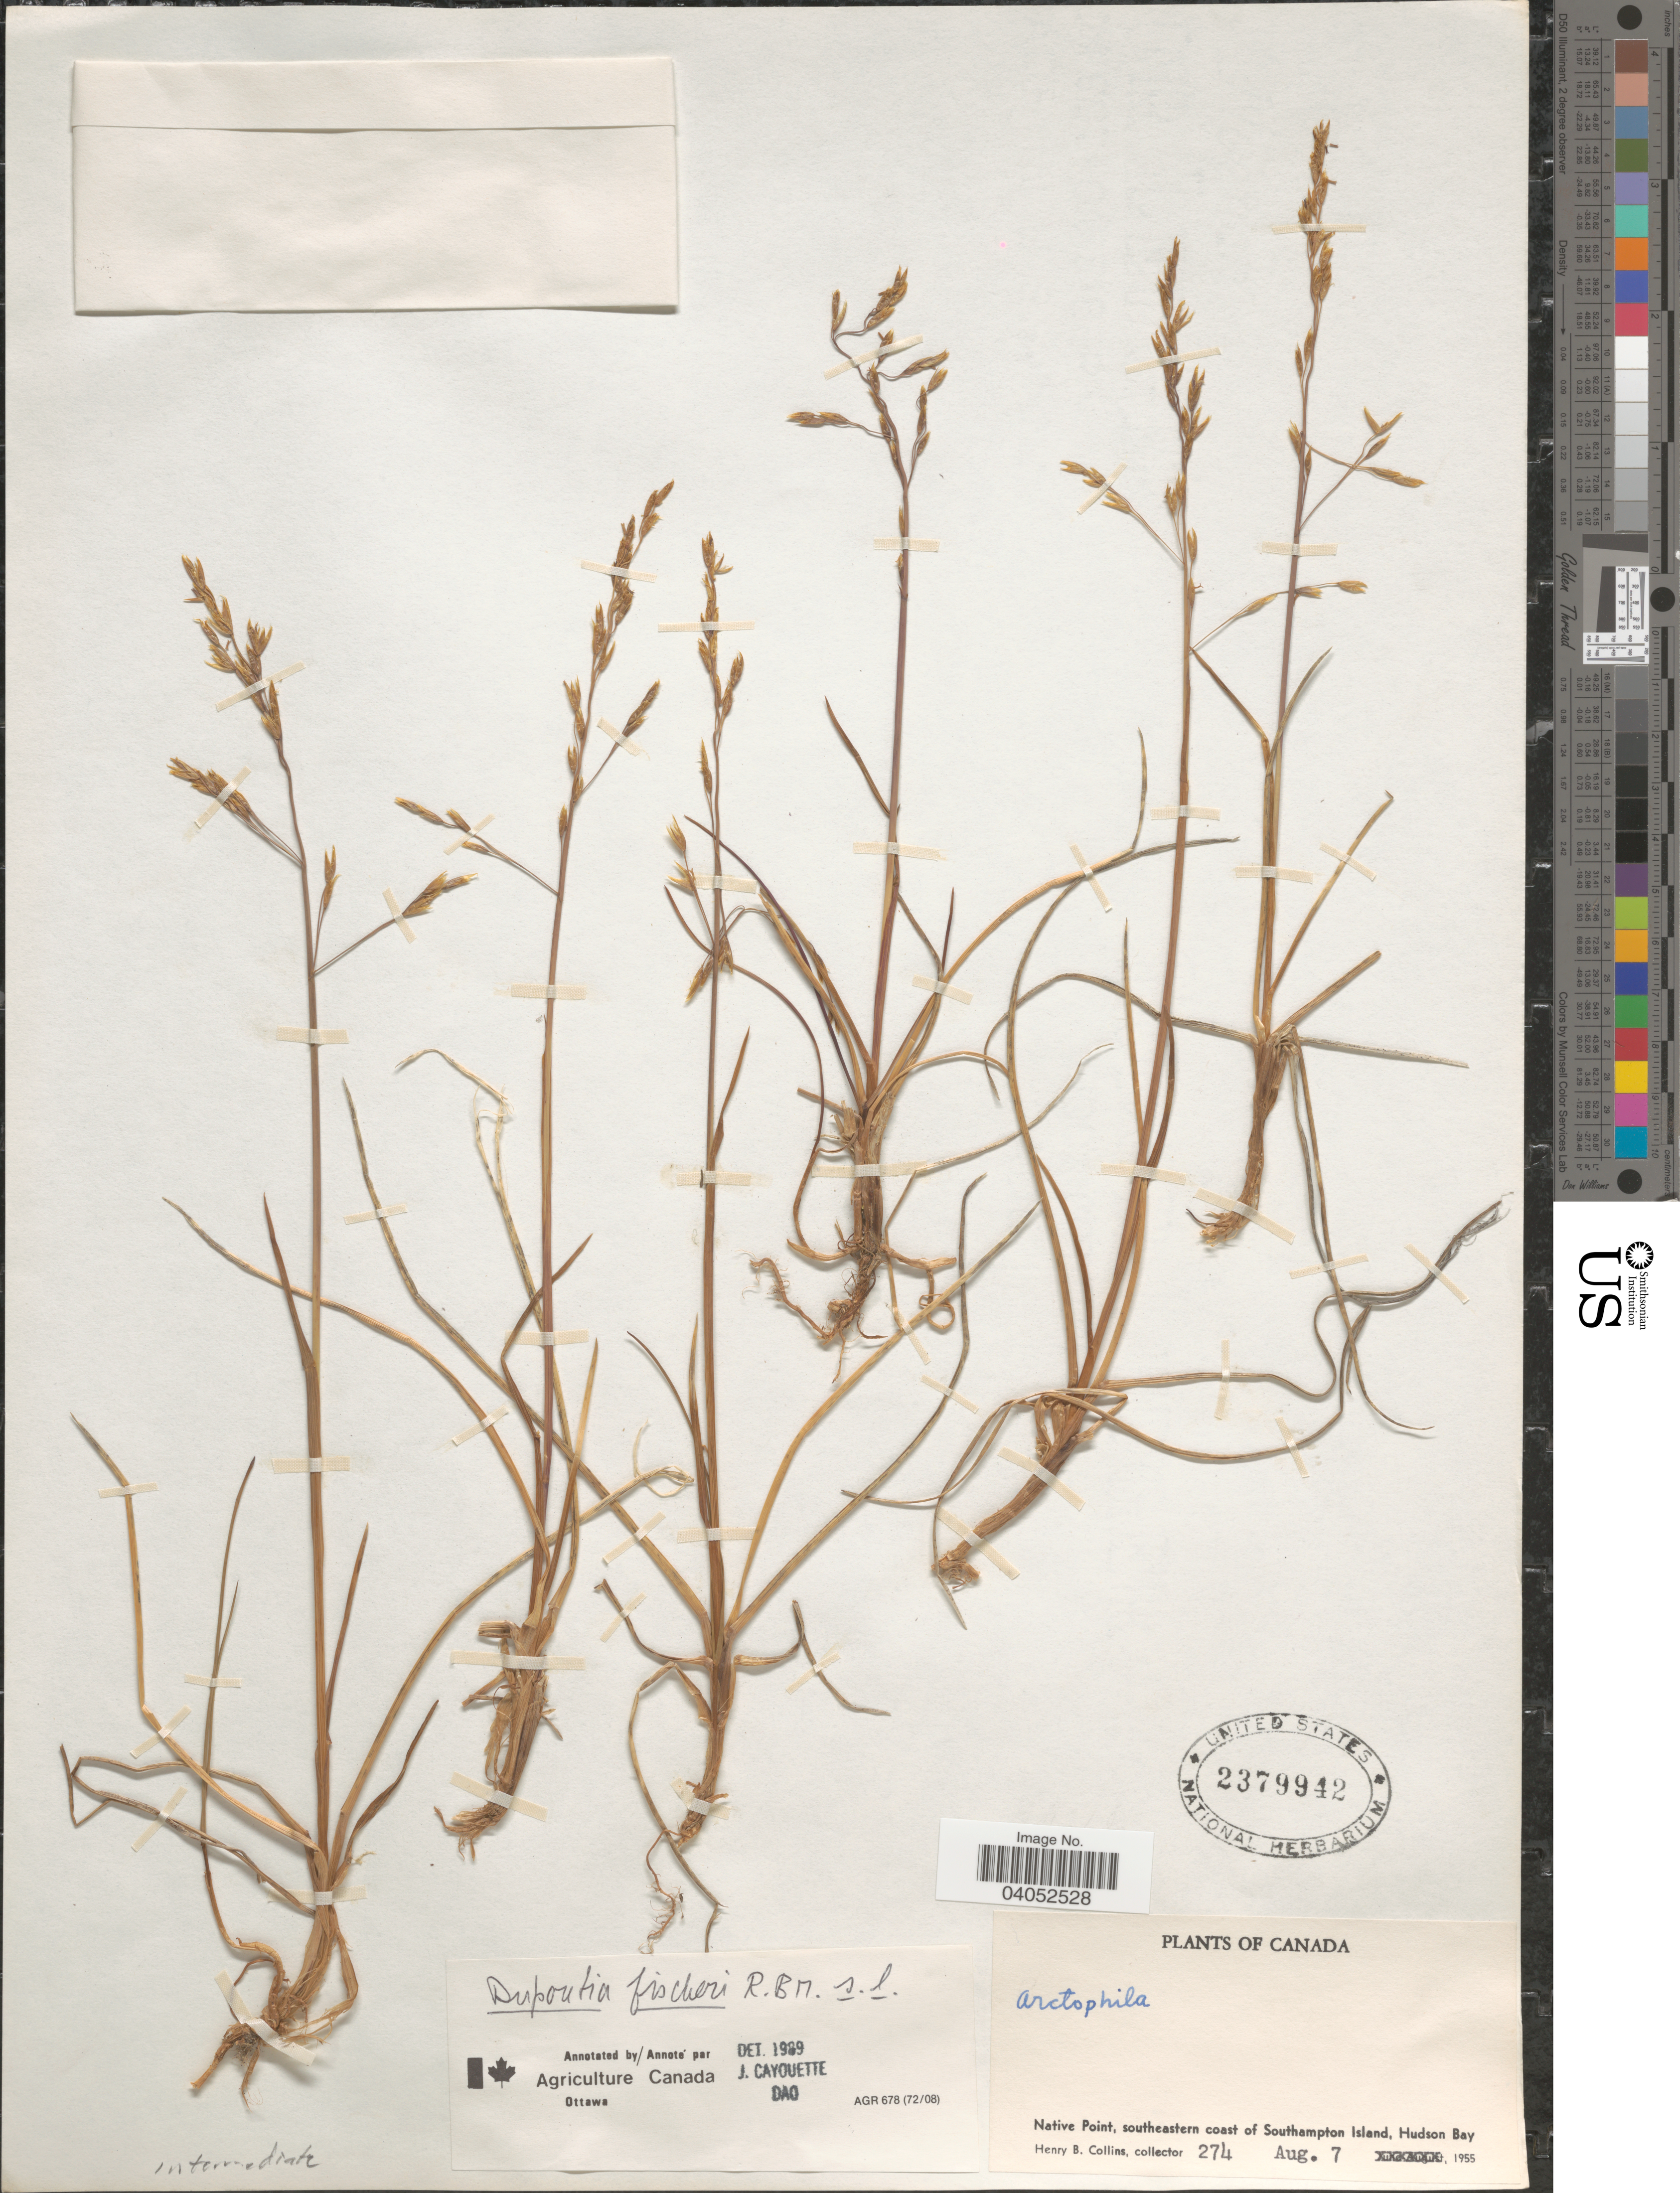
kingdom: Plantae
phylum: Tracheophyta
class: Liliopsida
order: Poales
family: Poaceae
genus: Dupontia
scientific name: Dupontia micrantha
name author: Holm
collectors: H. Collins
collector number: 274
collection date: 1955-08-07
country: Canada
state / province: Nunavut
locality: Native Point, southeastern coast of Southampton Island, Hudson Bay.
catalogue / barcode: US 2379942